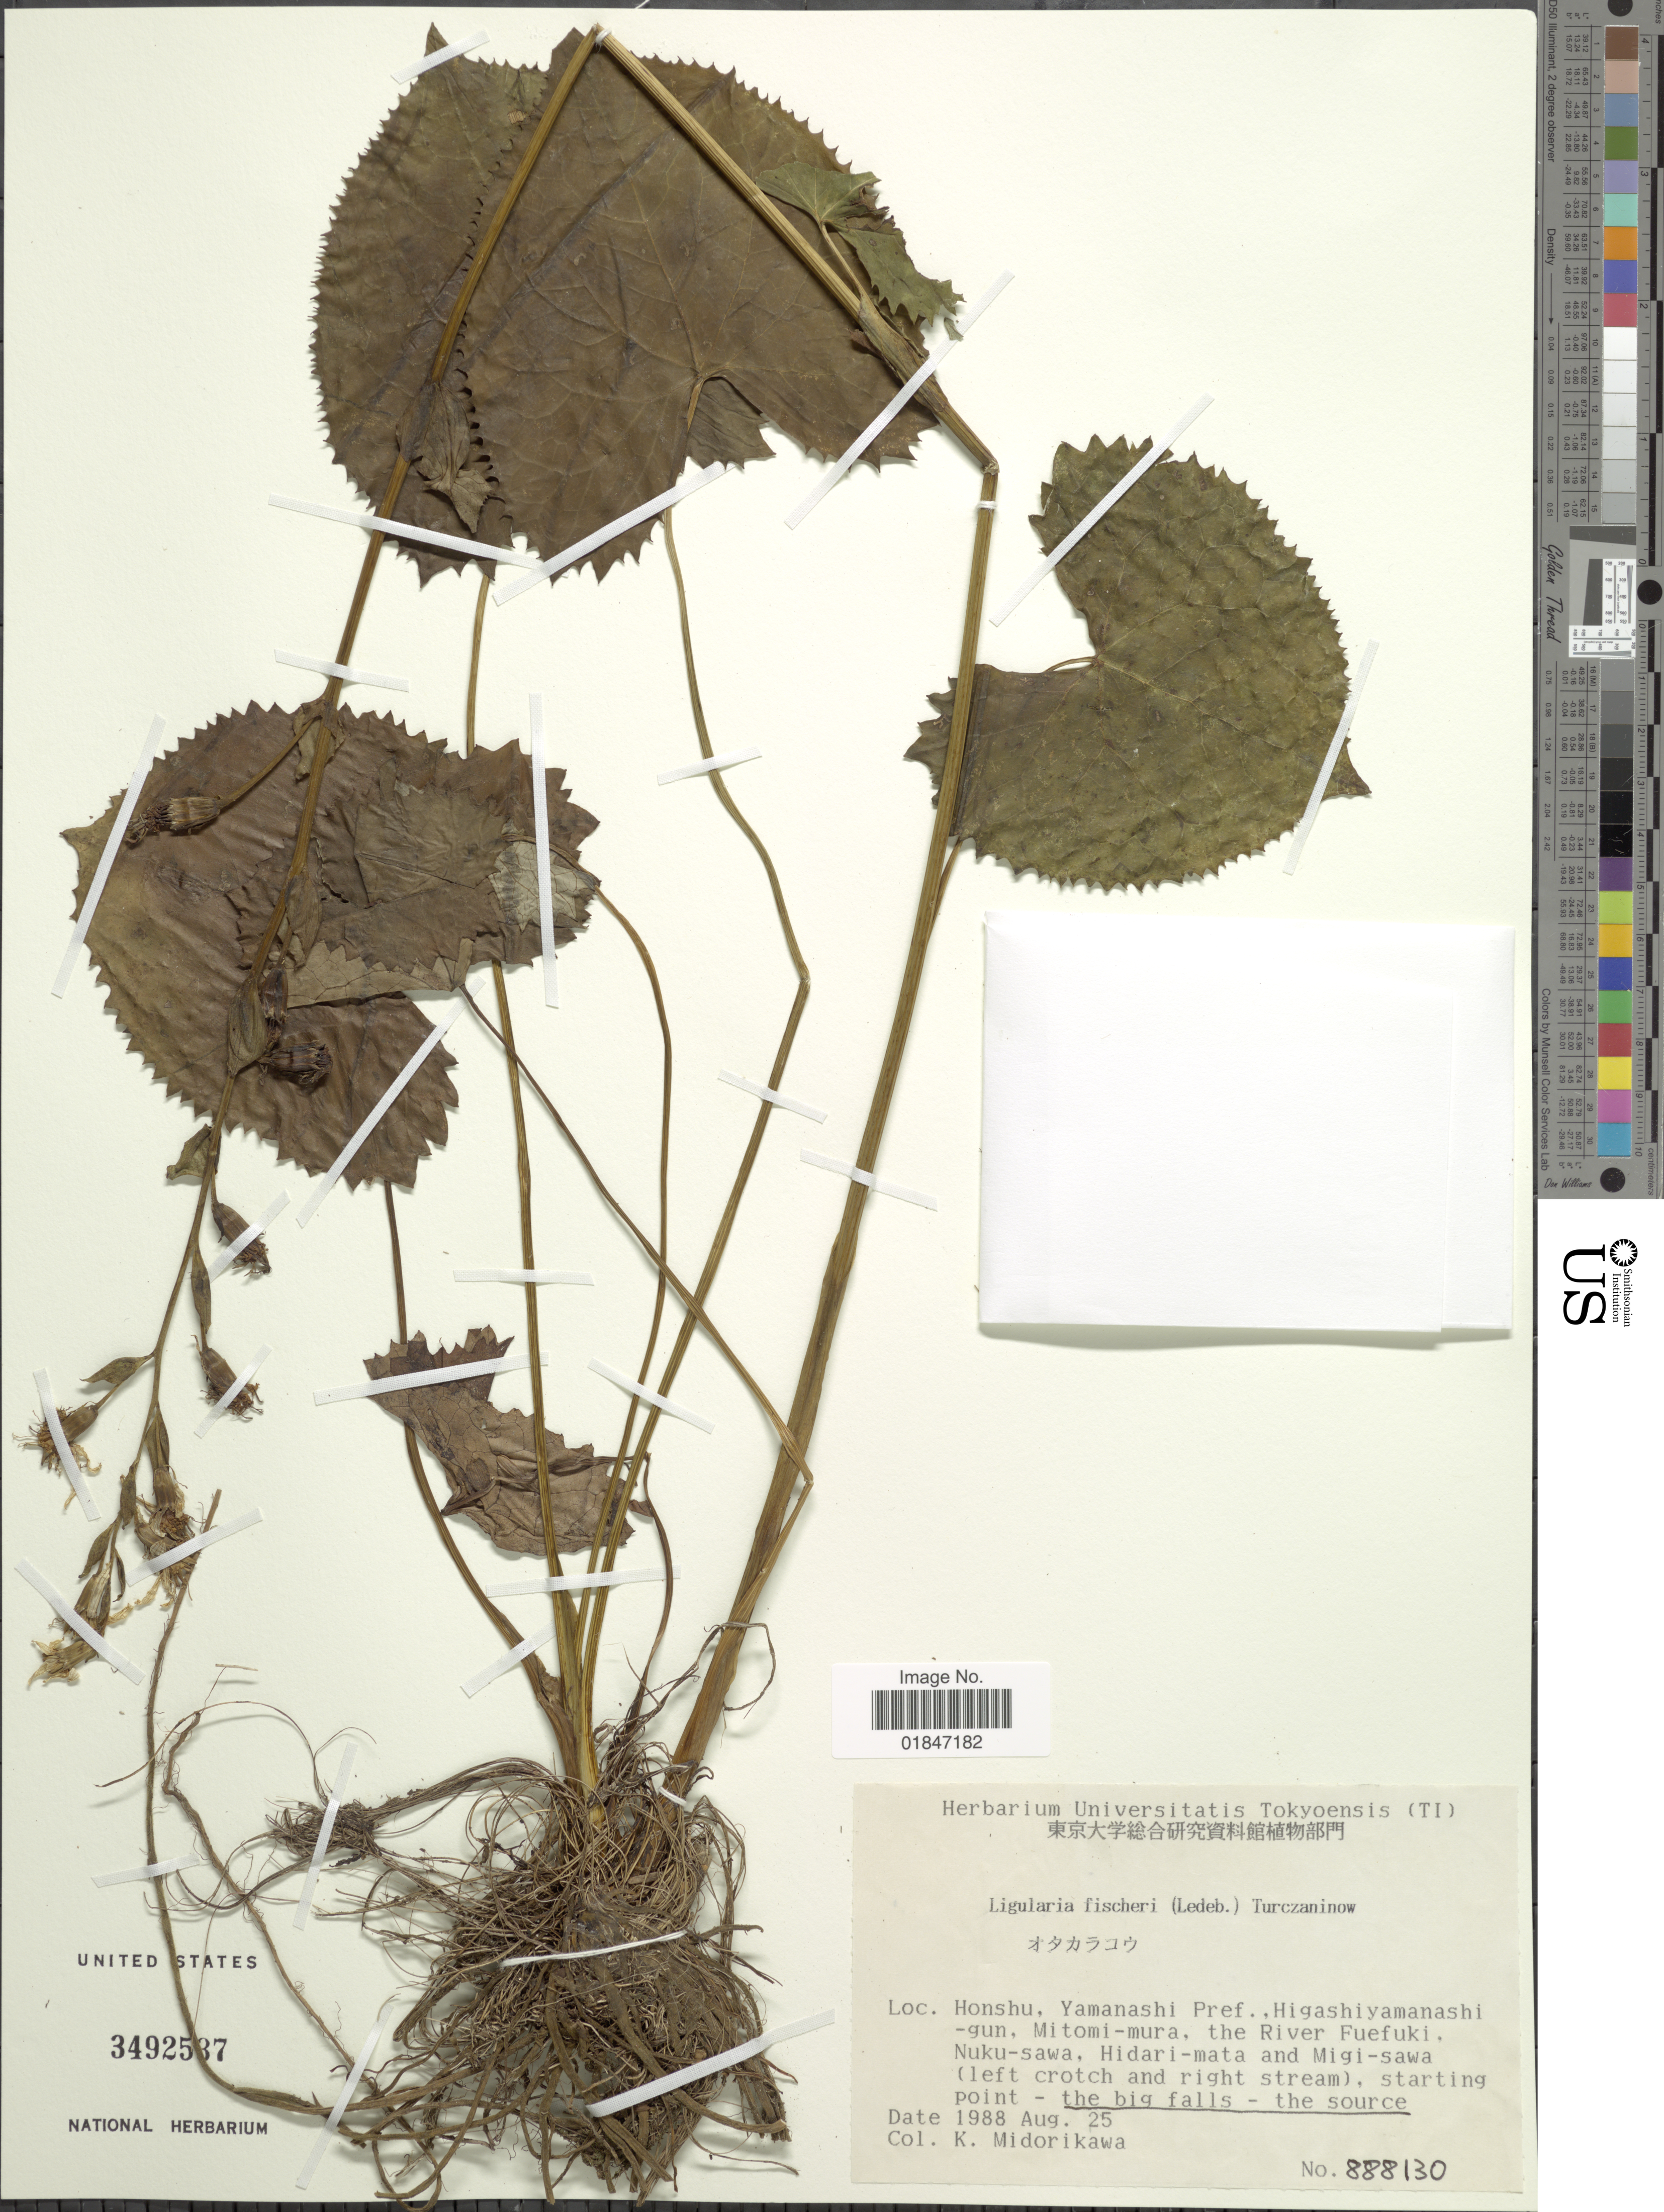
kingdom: Plantae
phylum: Tracheophyta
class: Magnoliopsida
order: Asterales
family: Asteraceae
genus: Ligularia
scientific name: Ligularia fischeri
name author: (Ledeb.) Turcz.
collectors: K. Midorikawa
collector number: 888130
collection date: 1988-08-25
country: Japan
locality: Honshu, Yamanashi Pref., Higashiyamanashi-gun, Mitomi- mura, The River Fuefuki. Nuku-sawa, Hidari-mata and Migi-sawa.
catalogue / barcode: US 3492537